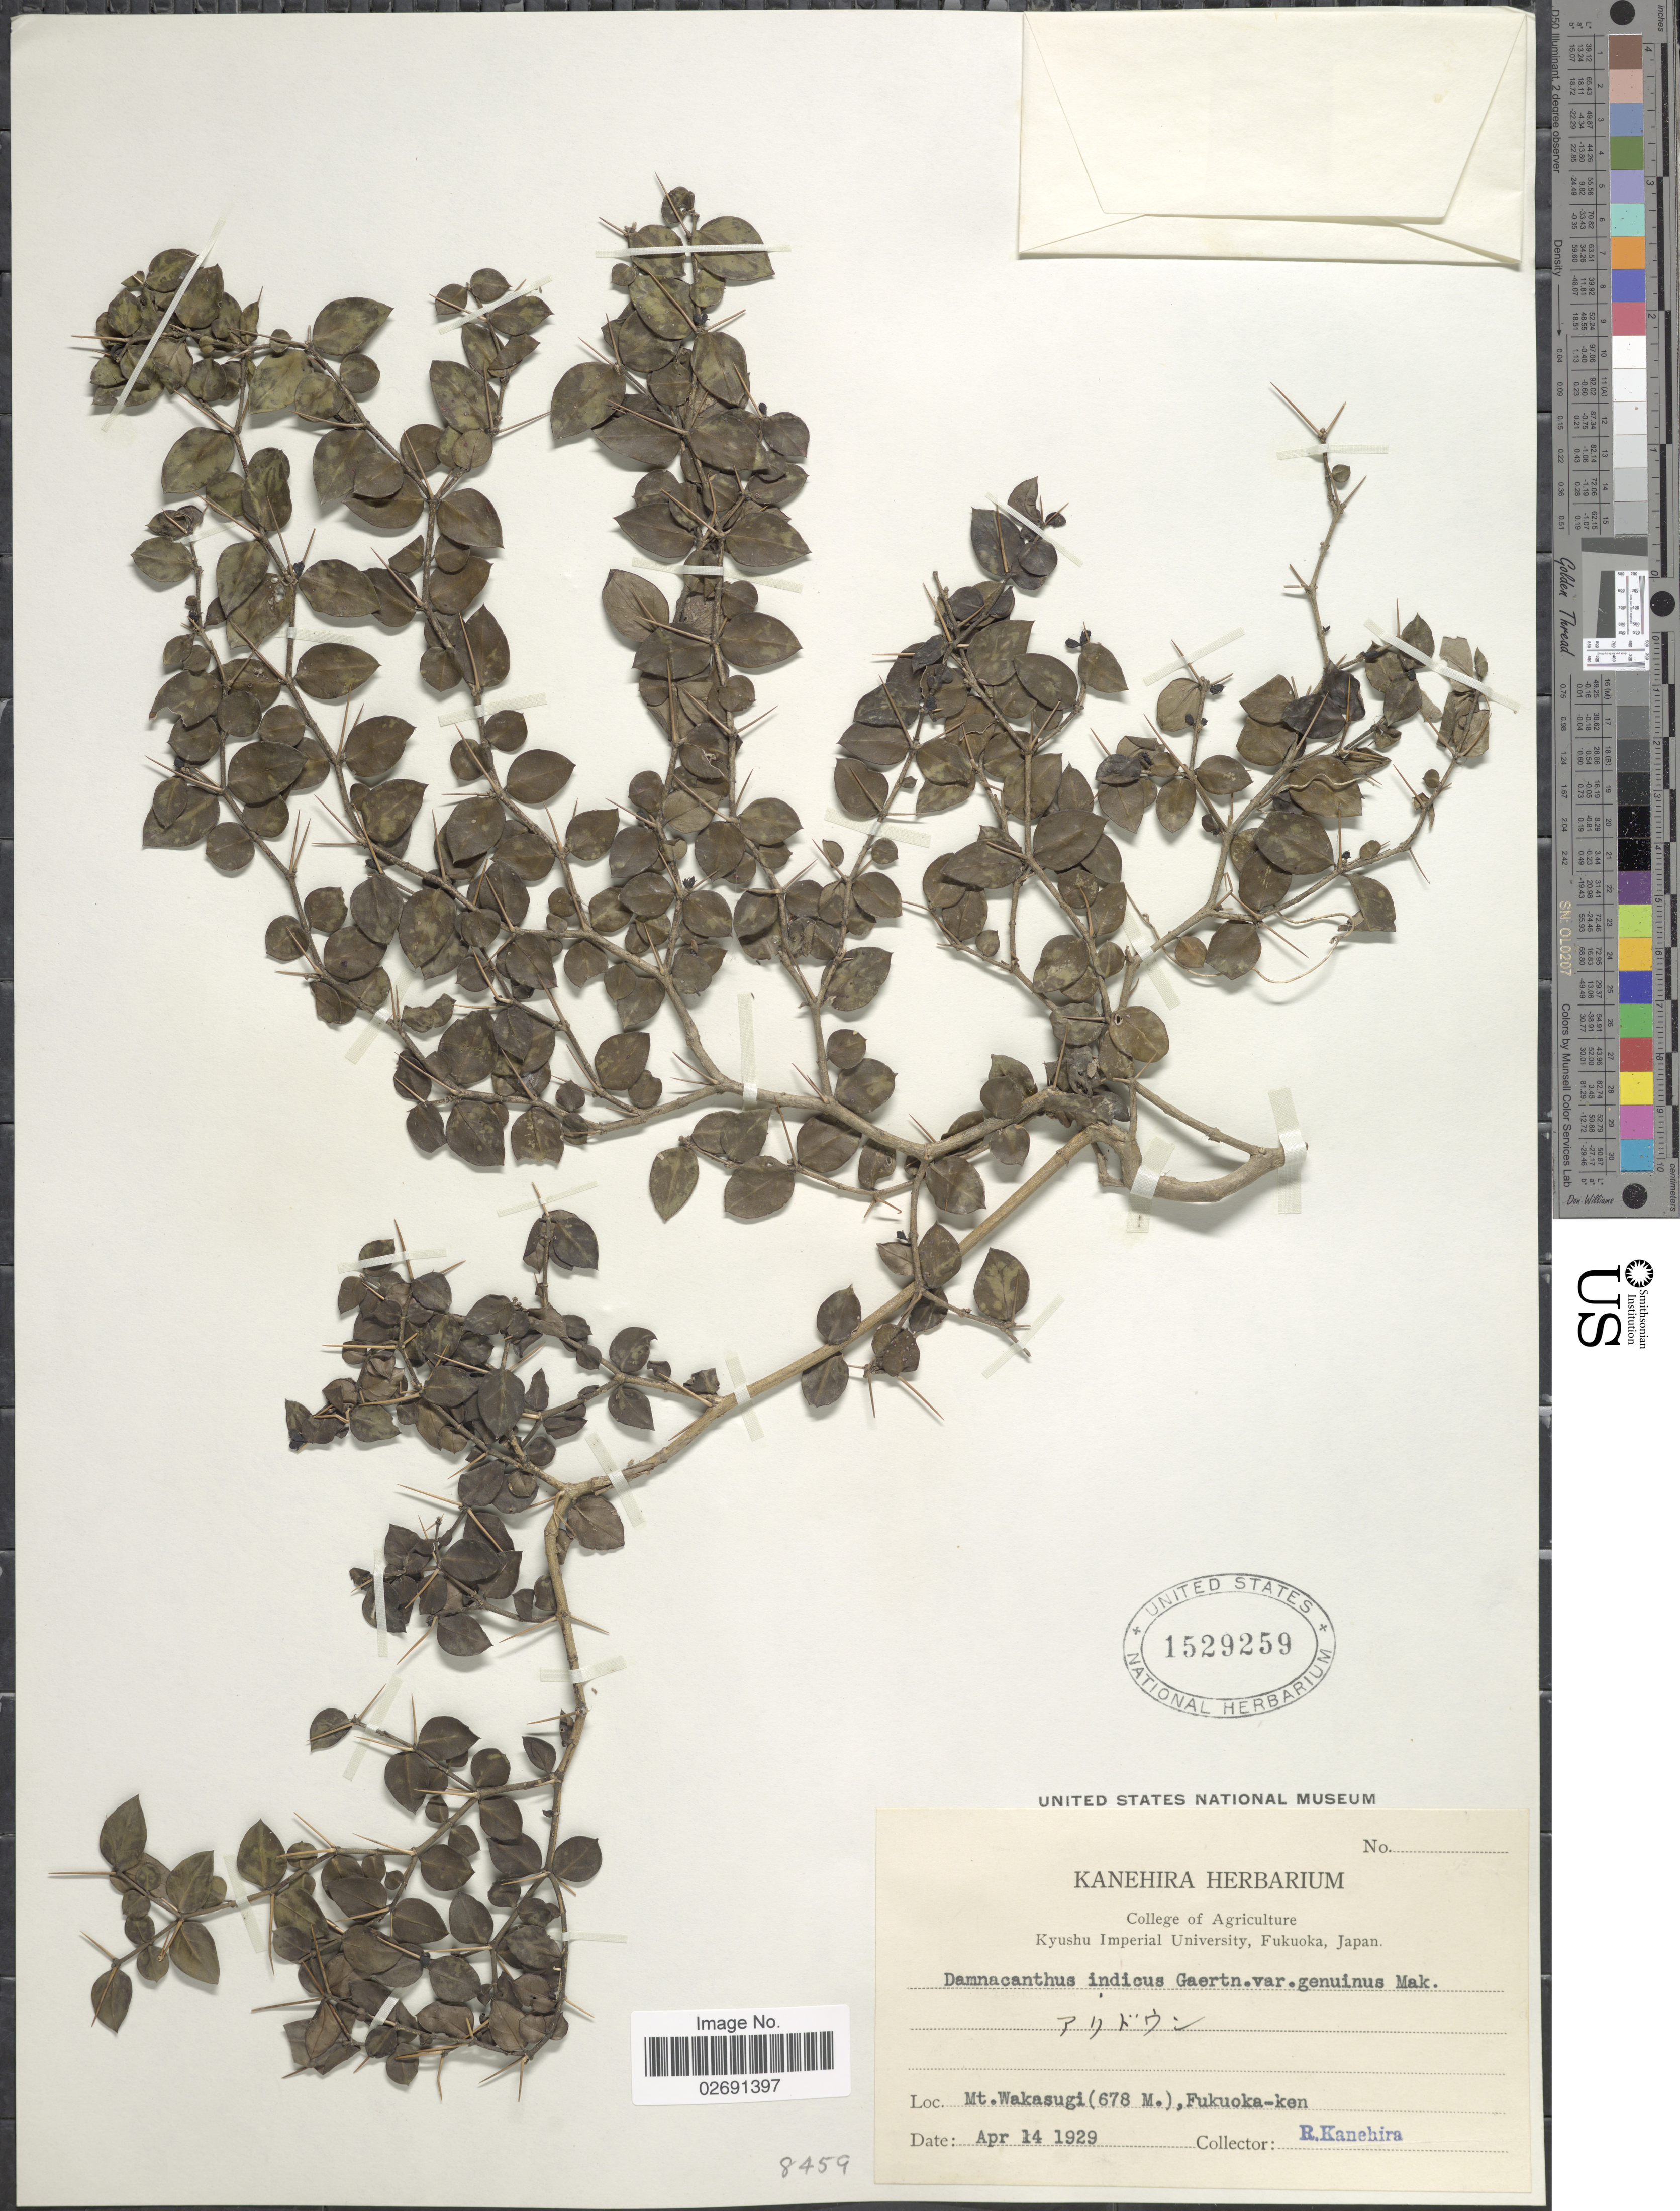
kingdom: Plantae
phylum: Tracheophyta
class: Magnoliopsida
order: Gentianales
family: Rubiaceae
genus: Damnacanthus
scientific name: Damnacanthus indicus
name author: L. f.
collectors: R. Kanehira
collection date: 1929-04-14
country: Japan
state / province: Hukuoka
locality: Mt. Wakasugi, Fukuoka-ken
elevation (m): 678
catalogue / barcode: US 1529259